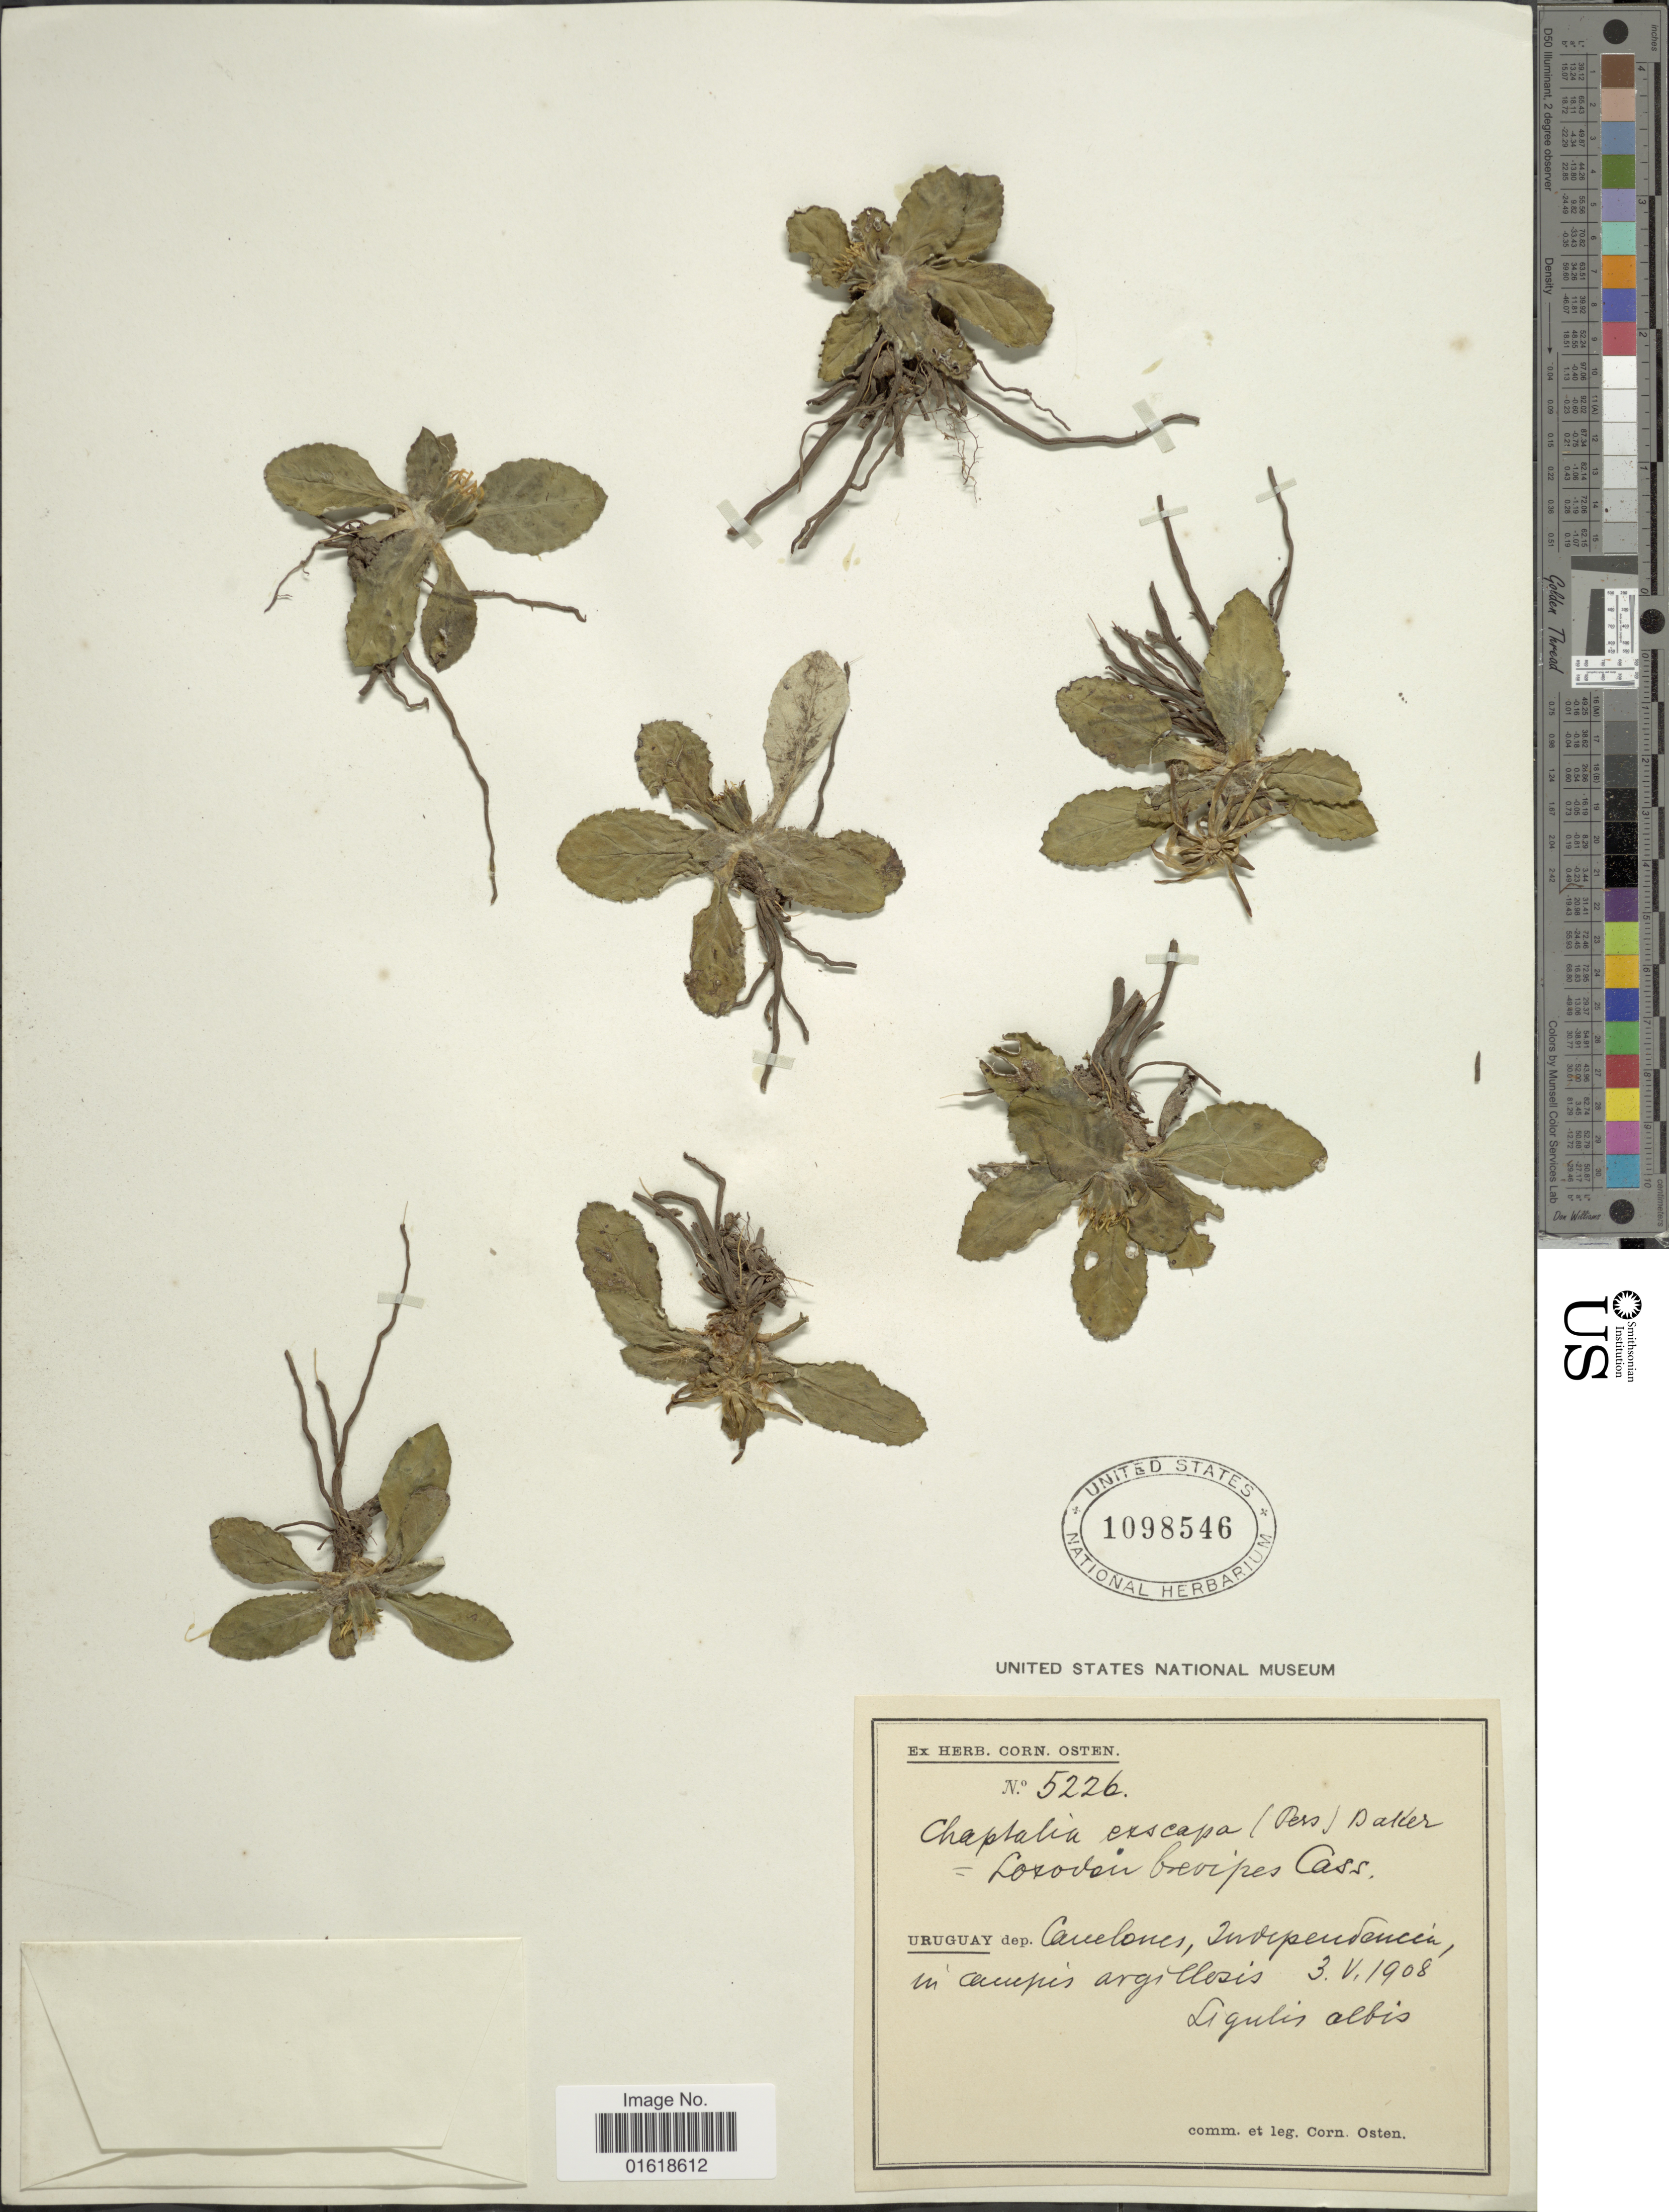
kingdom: Plantae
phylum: Tracheophyta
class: Magnoliopsida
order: Asterales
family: Asteraceae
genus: Chaptalia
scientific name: Chaptalia exscapa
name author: (Pers.) Baker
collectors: C. Osten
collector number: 5226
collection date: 1908-05-03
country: Uruguay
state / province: Canelones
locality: Dep. Canelones, Independencia, in campus argillosis. Ligulis albis.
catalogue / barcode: US 1098546